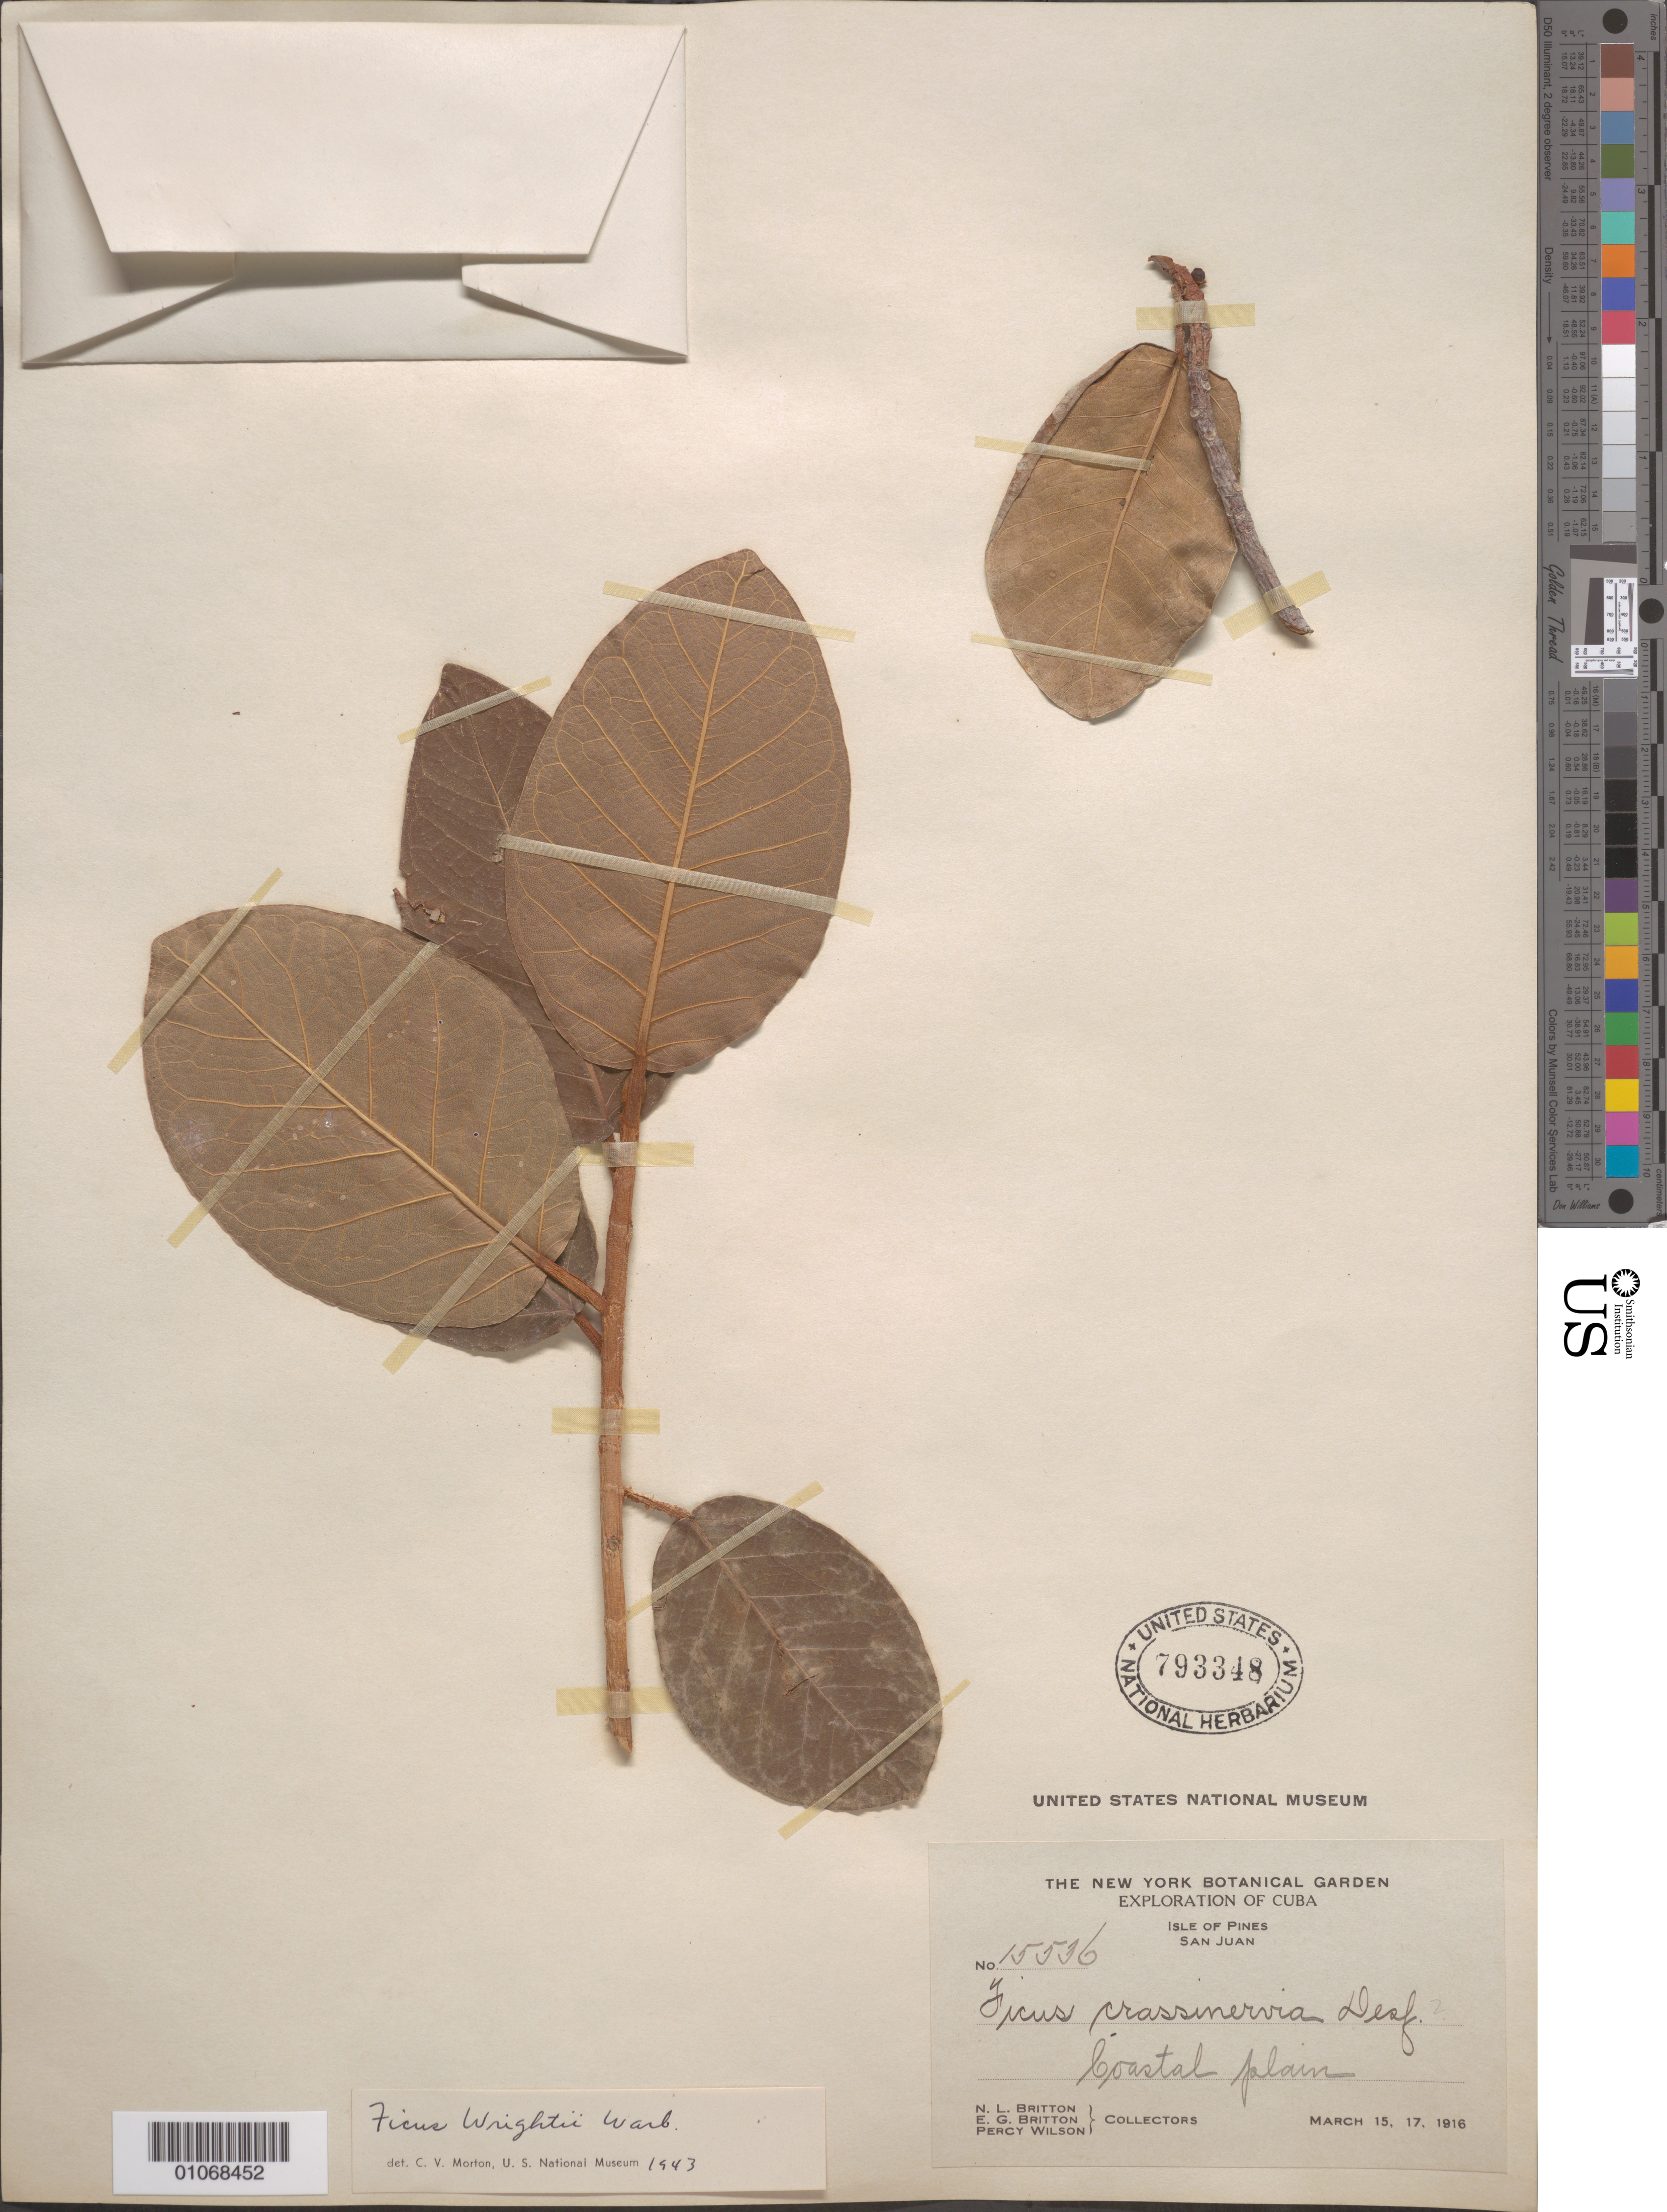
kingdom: Plantae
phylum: Tracheophyta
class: Magnoliopsida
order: Rosales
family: Moraceae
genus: Ficus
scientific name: Ficus wrightii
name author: Warb.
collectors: N. Britton, E. G. Britton & P. Wilson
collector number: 15536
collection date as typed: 15 Mar 1916 to 17 Mar 1916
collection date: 1916-03-15/1916-03-17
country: Cuba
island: Isla de la Juventud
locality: San Juan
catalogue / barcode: US 793348